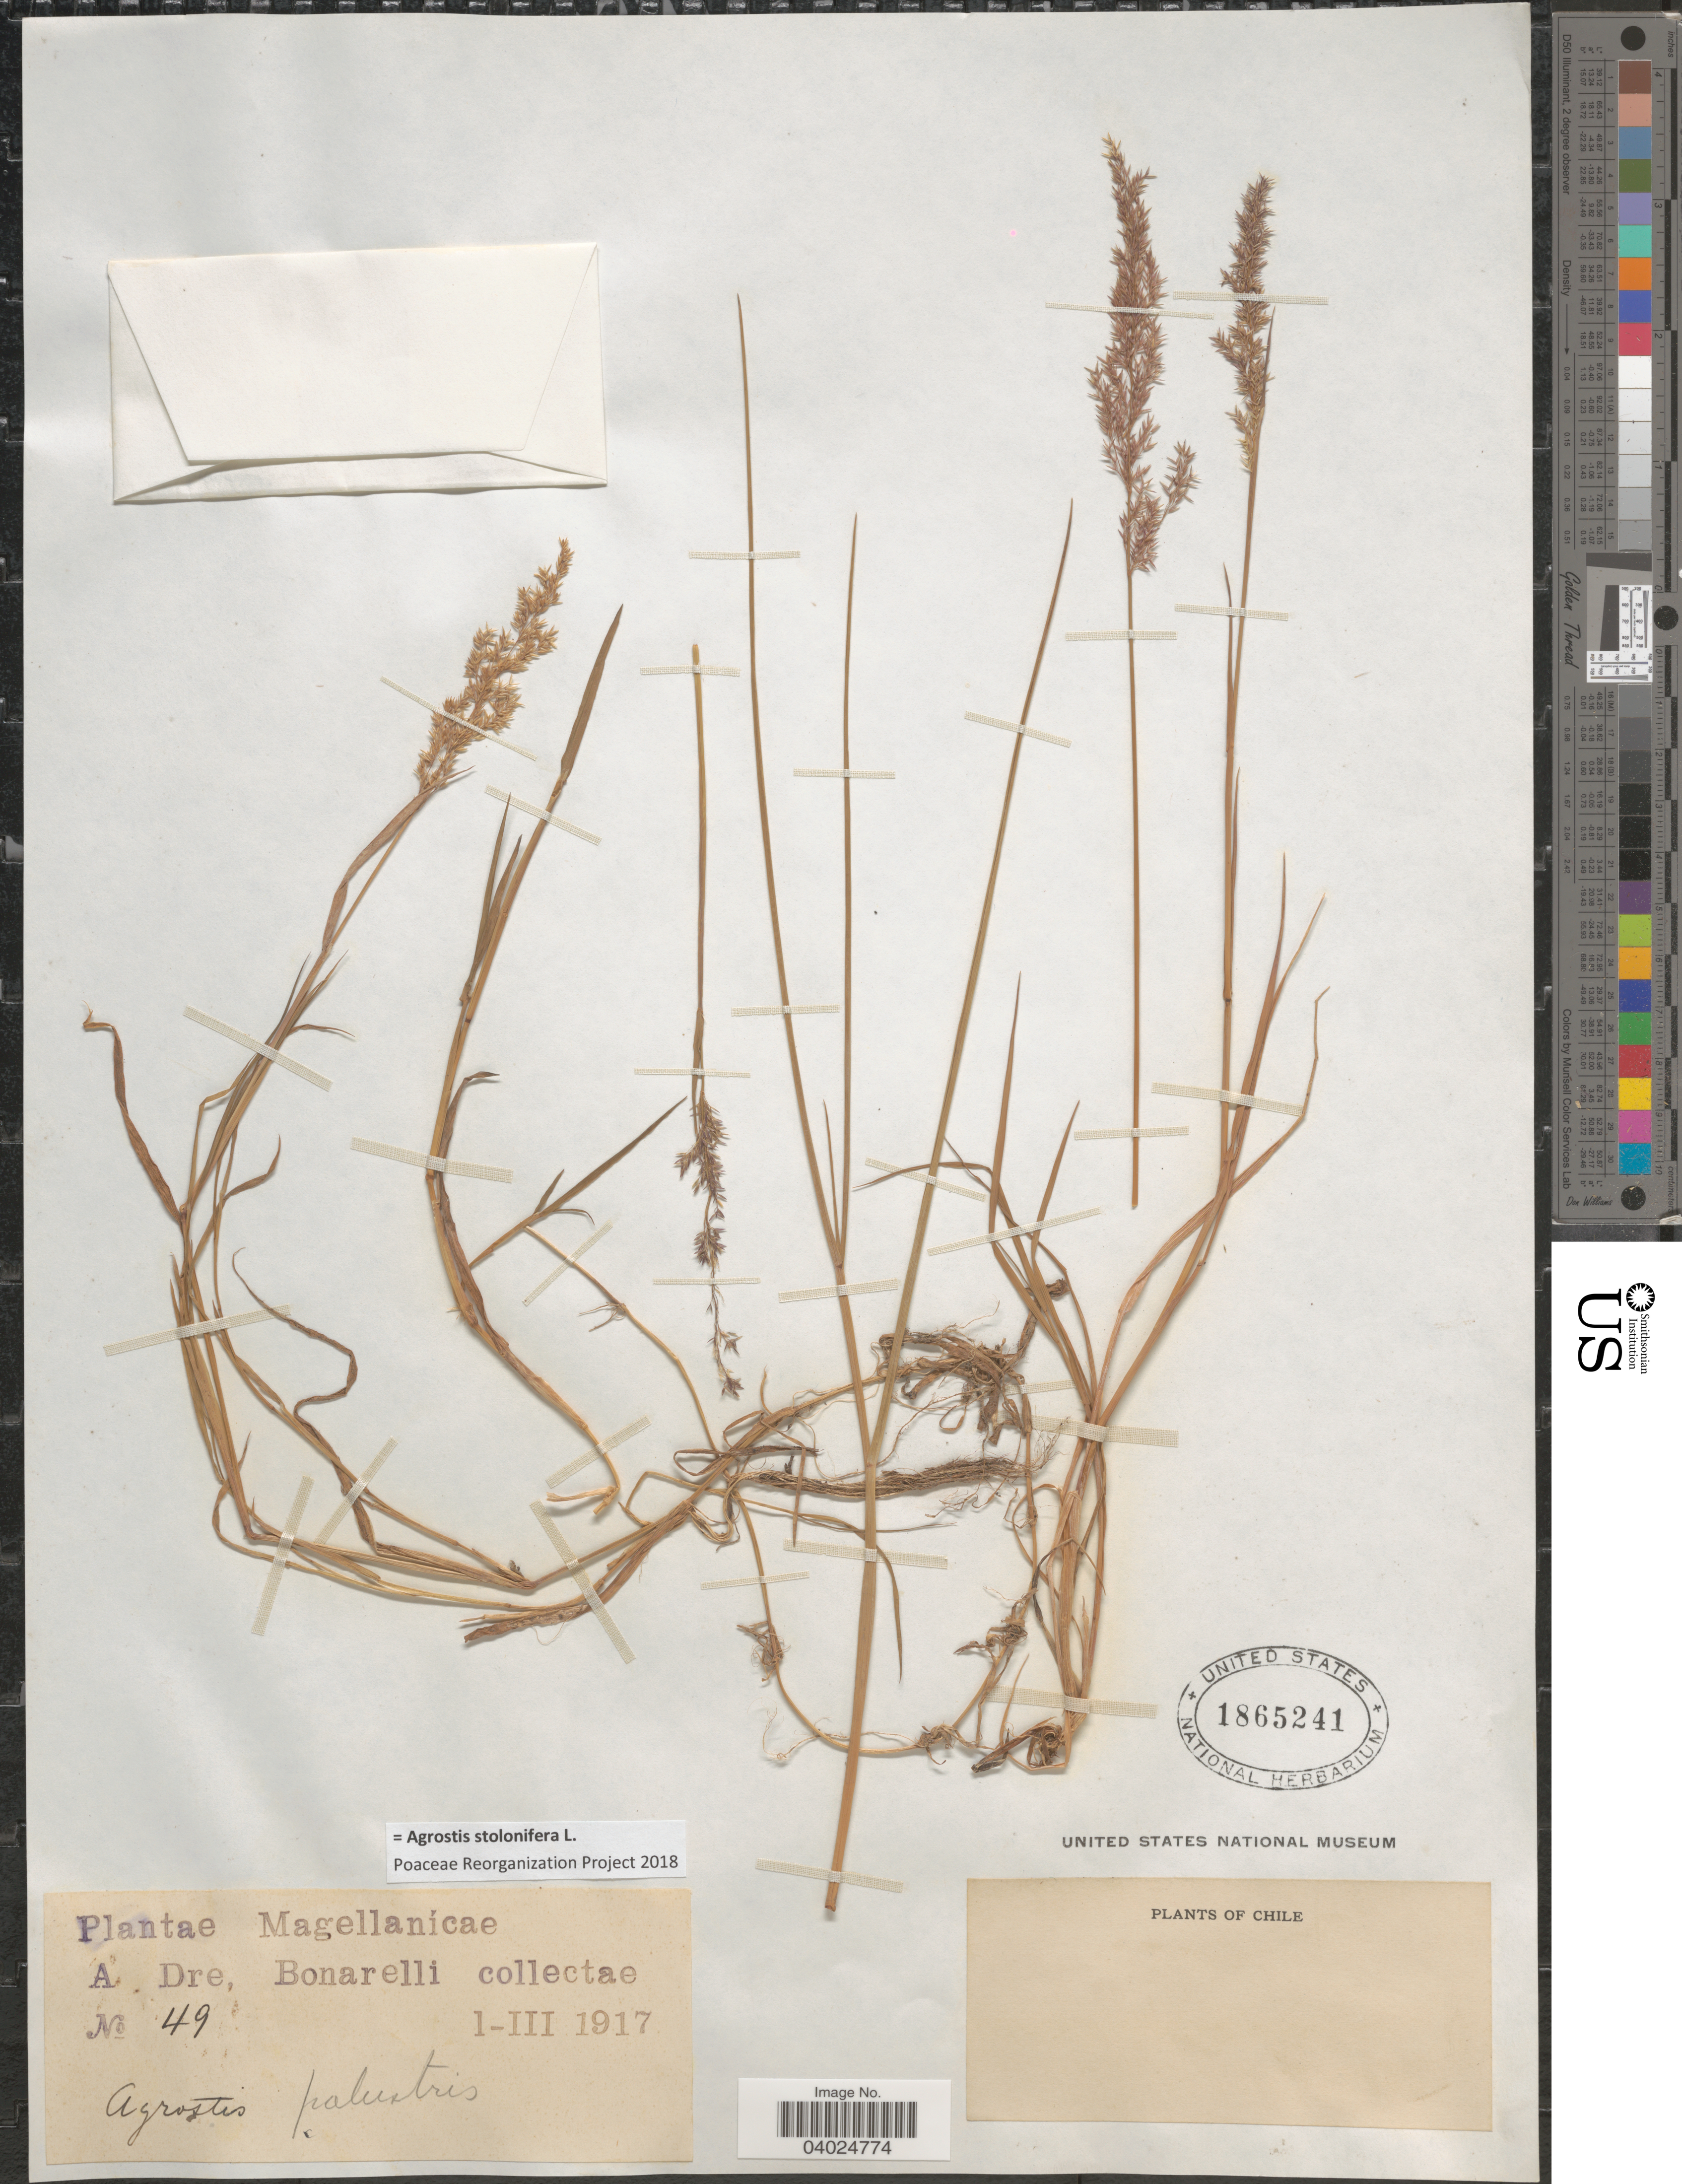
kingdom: Plantae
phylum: Tracheophyta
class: Liliopsida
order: Poales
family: Poaceae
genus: Agrostis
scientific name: Agrostis stolonifera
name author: L.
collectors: A. Bonarelli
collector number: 49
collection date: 1917-03-01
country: Chile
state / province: Magallanes y de la Antártica Chilena (XII)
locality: Magellanicae.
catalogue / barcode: US 1865241